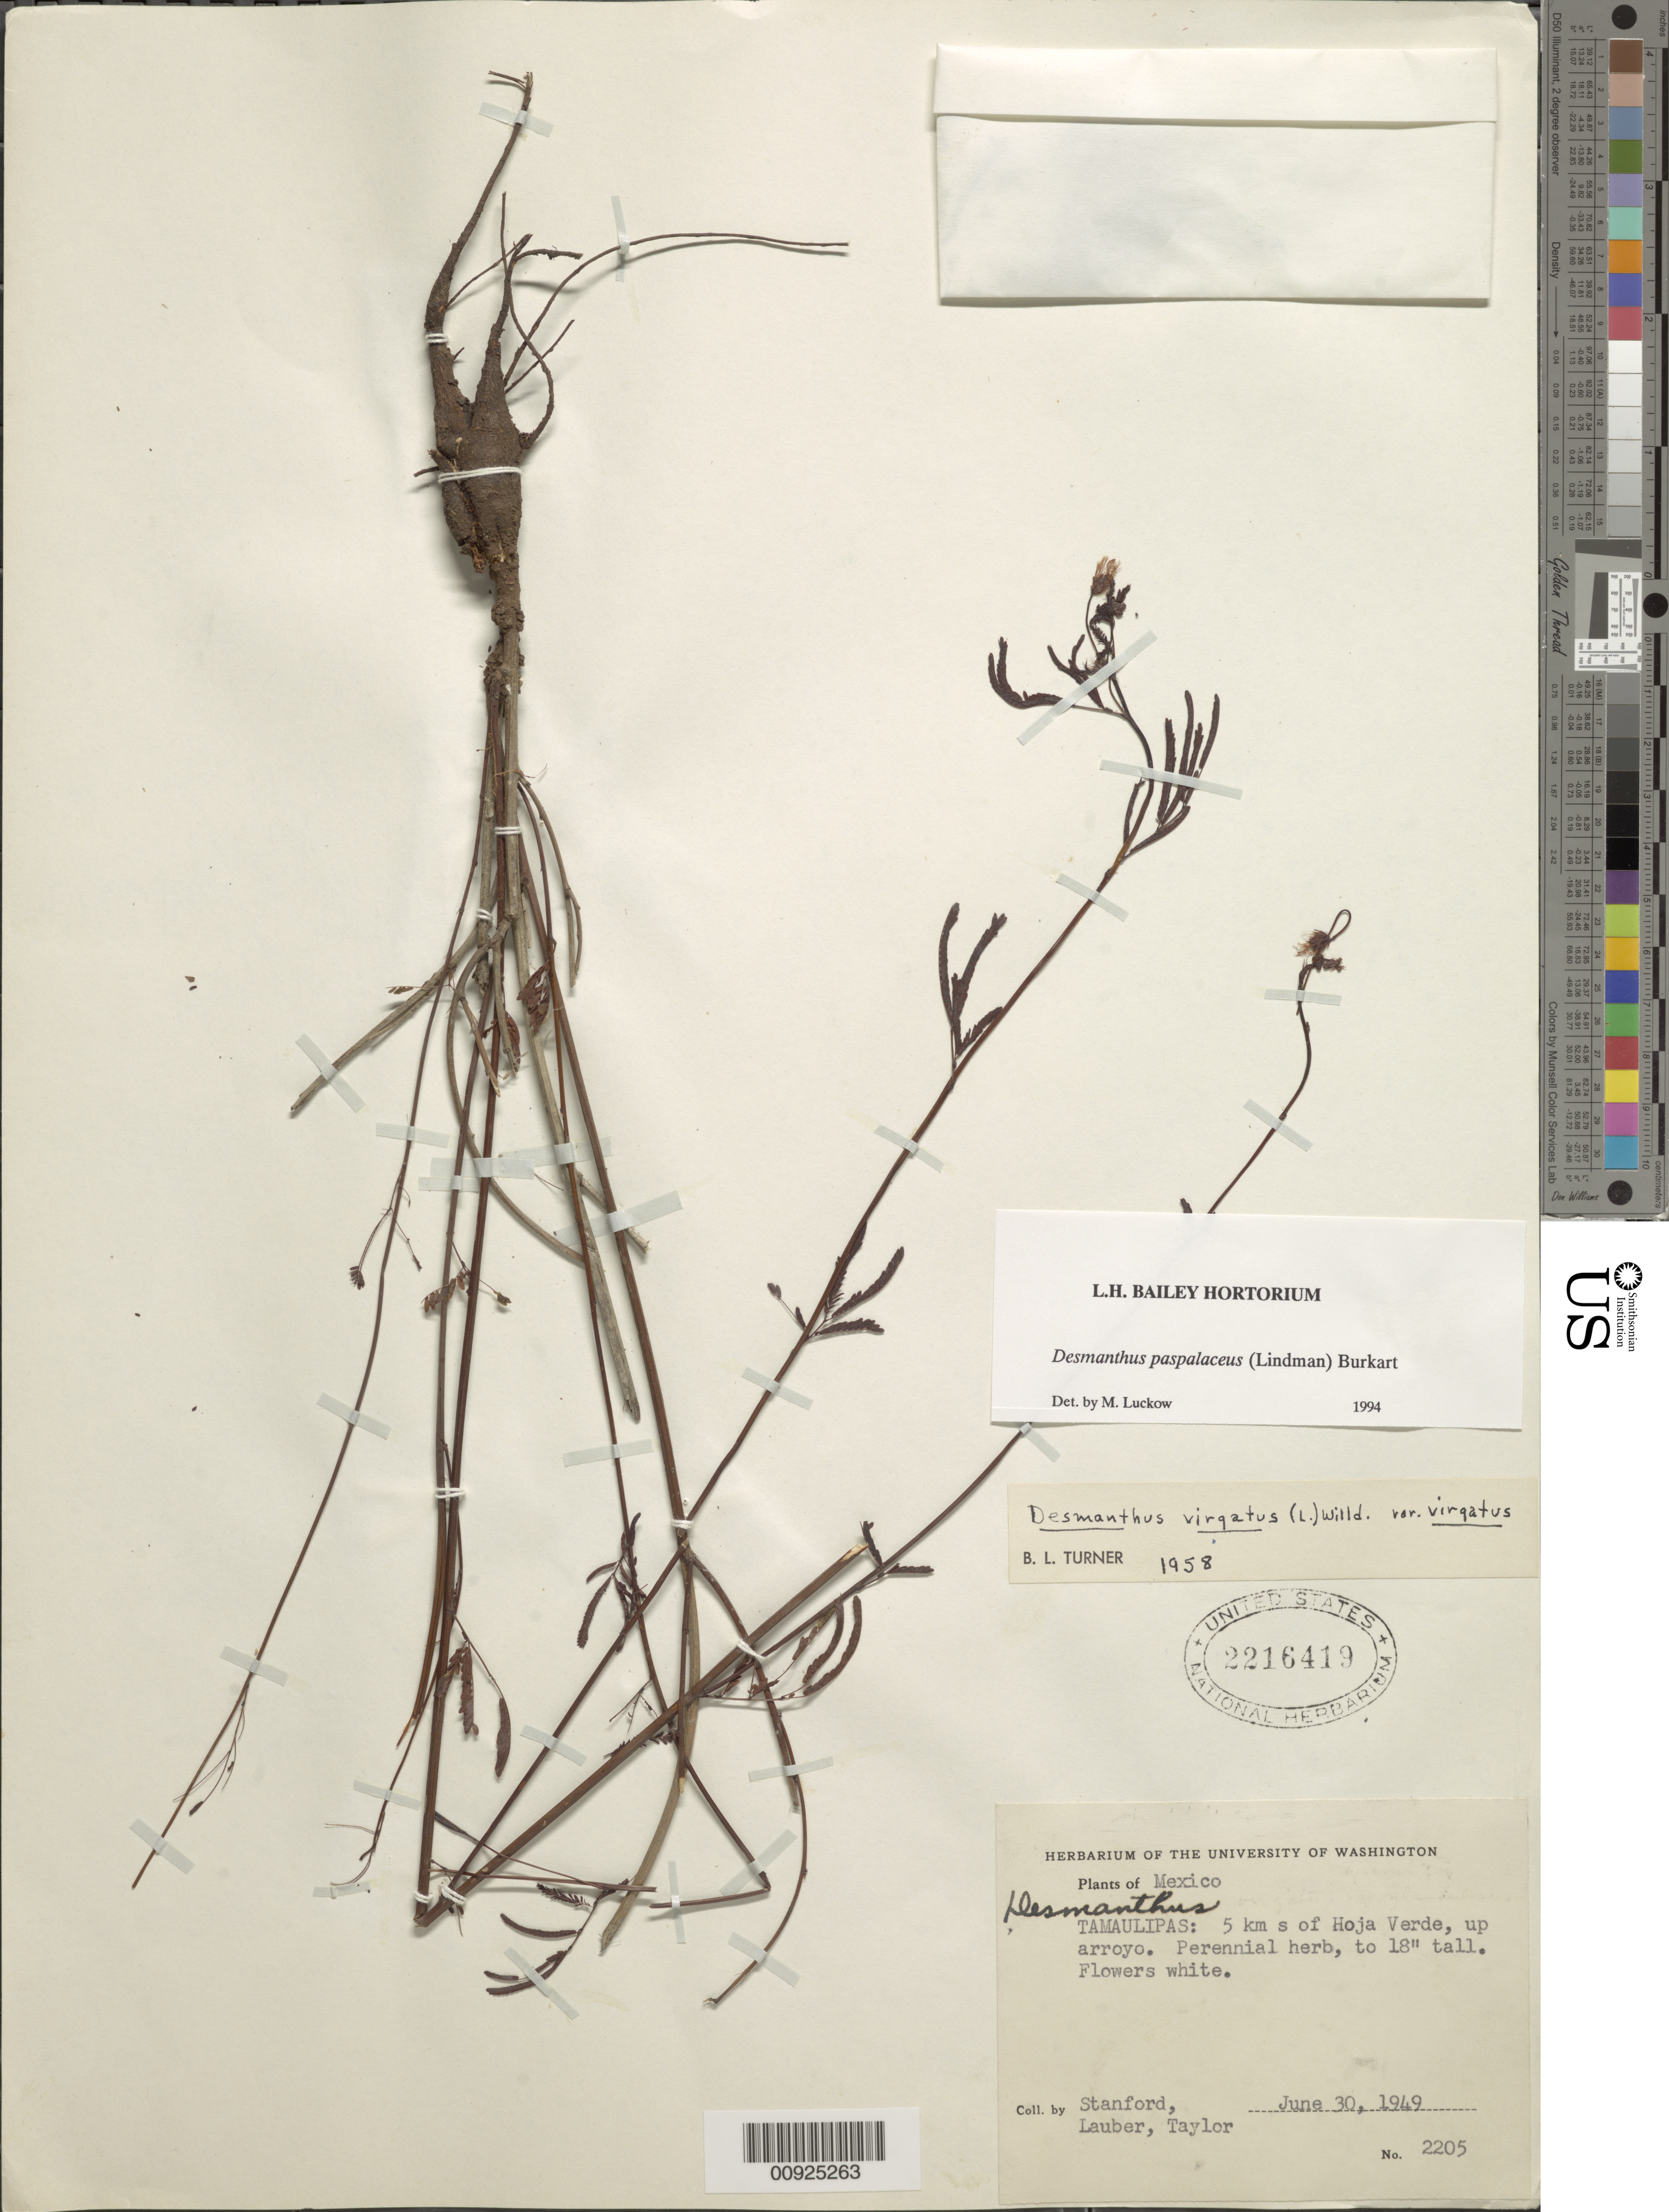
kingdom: Plantae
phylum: Tracheophyta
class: Magnoliopsida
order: Fabales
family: Fabaceae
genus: Desmanthus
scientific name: Desmanthus paspalaceus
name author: (Lindm.) Burkart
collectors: -. Stanford, Lauber, -- & -- Taylor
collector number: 2205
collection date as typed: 30 Jun 1949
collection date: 1949-06-30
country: Mexico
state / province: Tamaulipas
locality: Tamaulipas, 5 km S of Hoja Verde, up arroyo.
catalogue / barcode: US 2216419